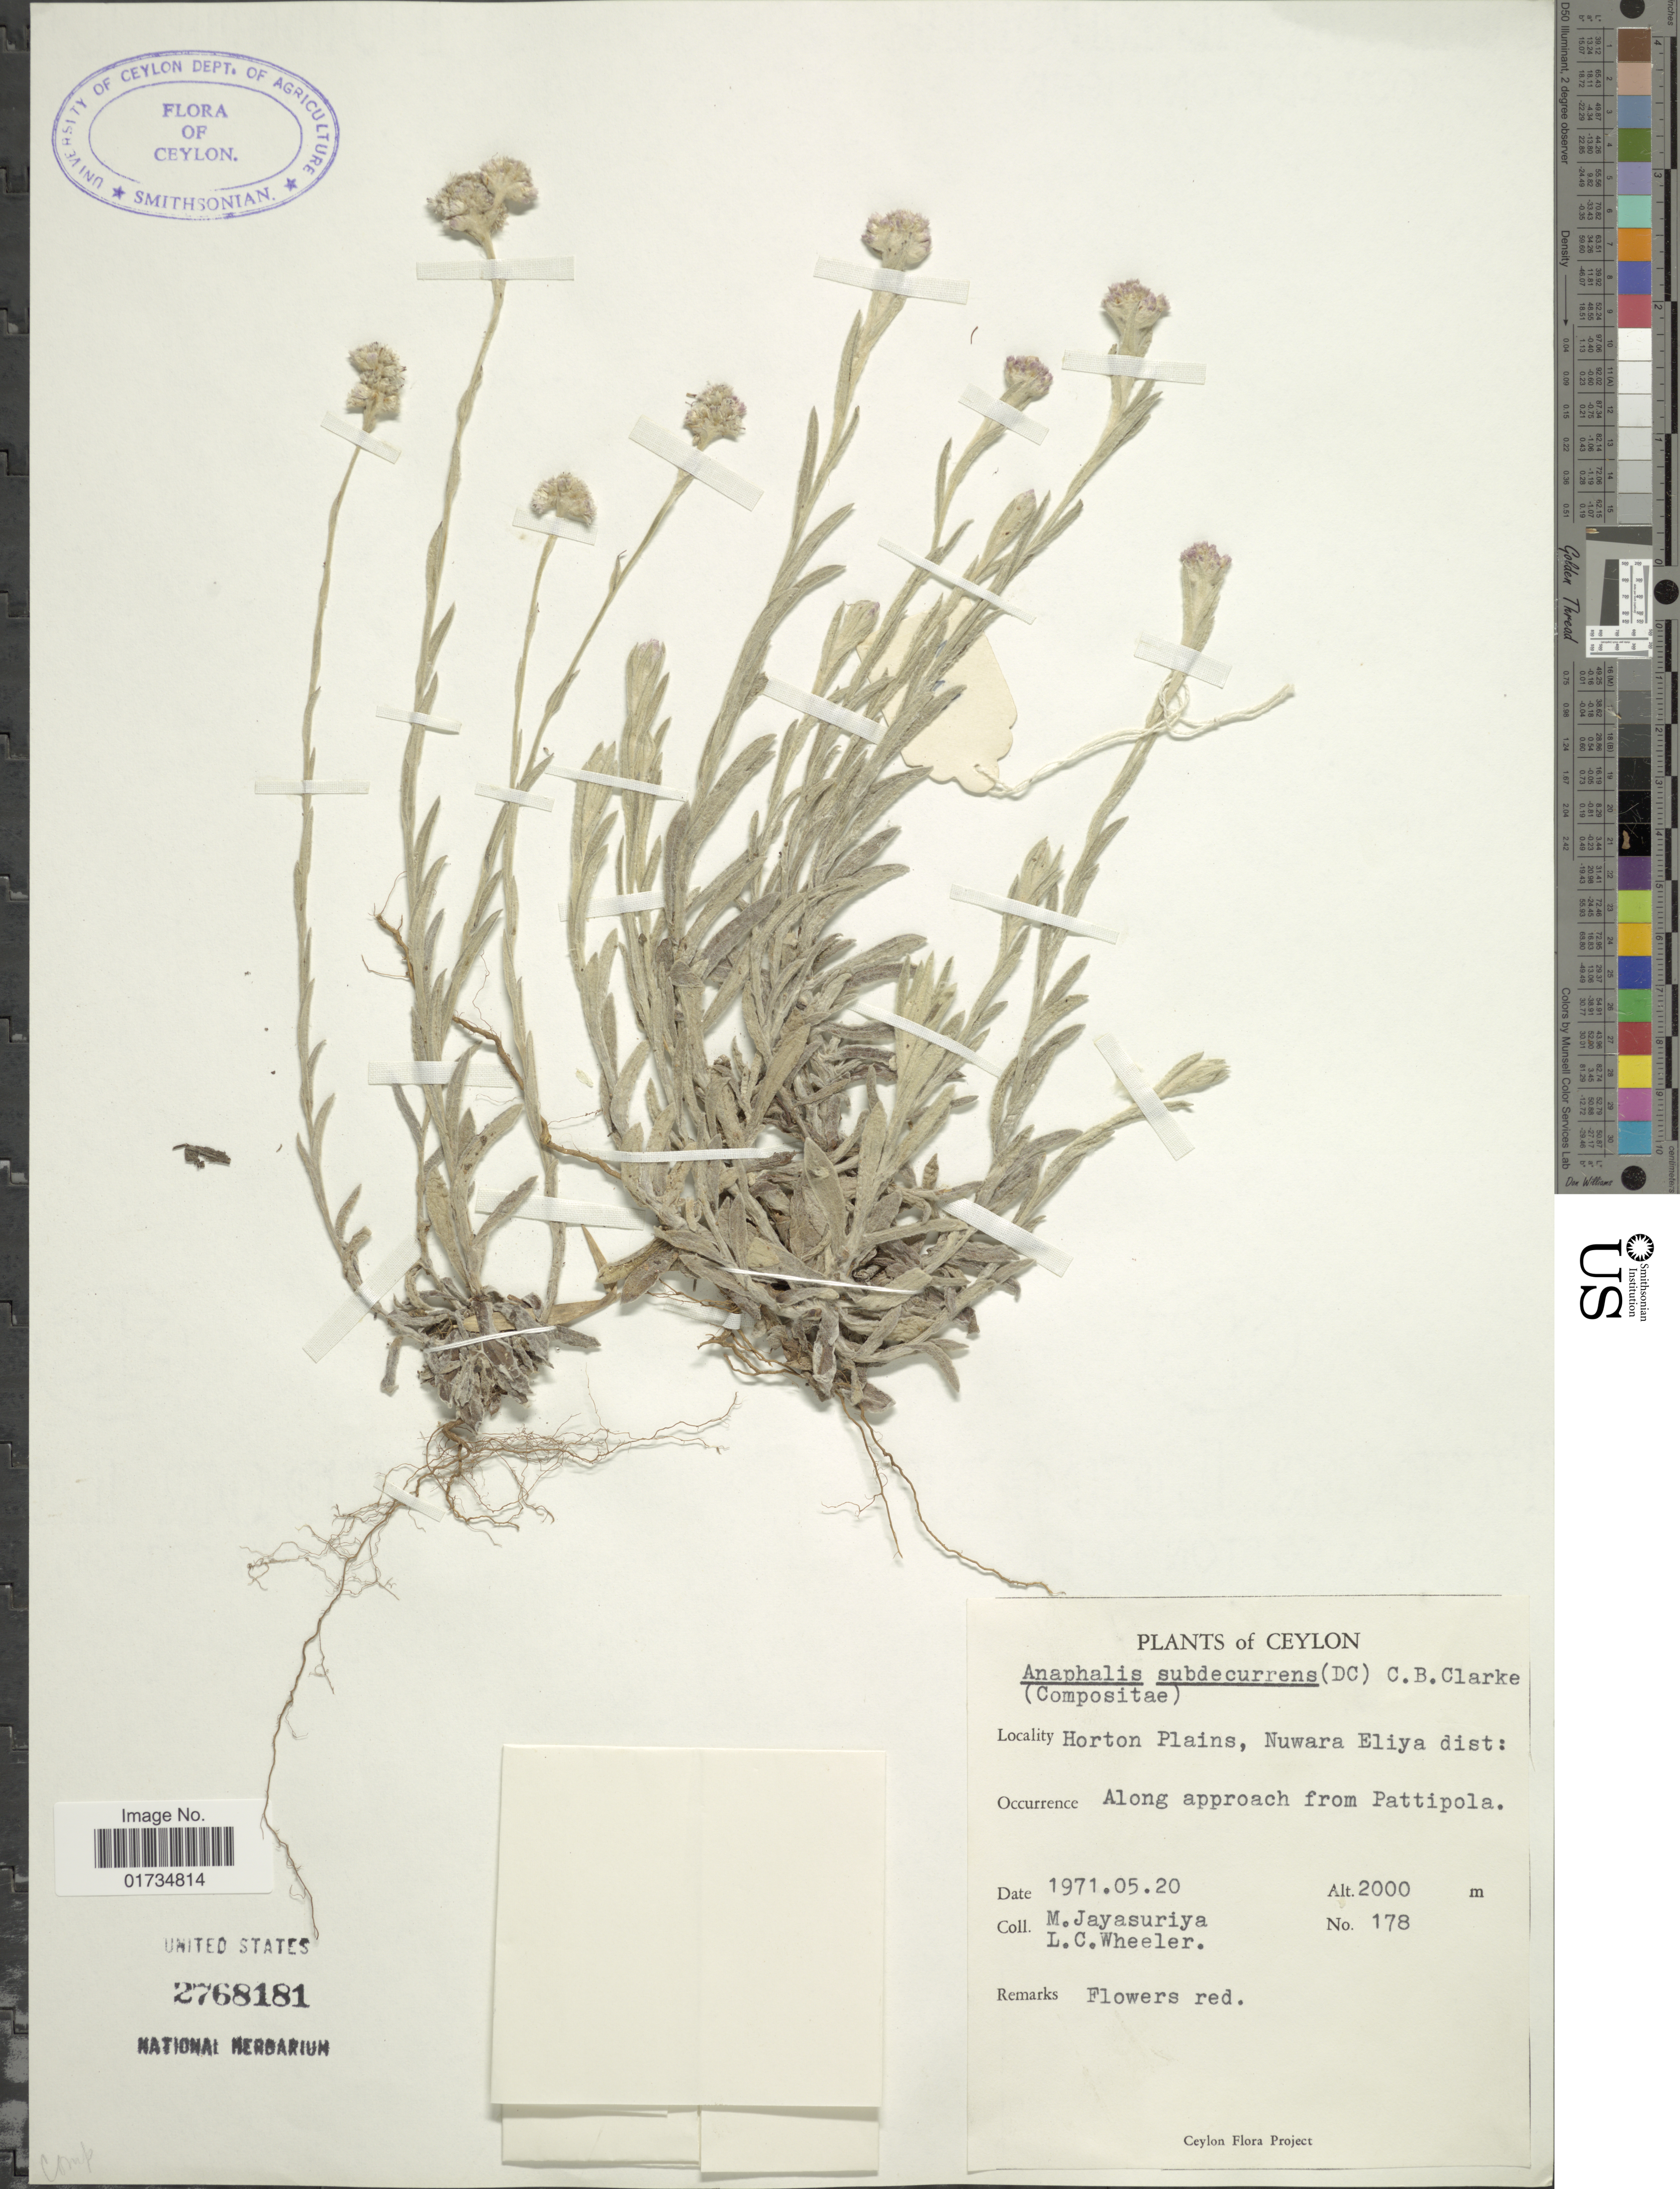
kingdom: Plantae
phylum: Tracheophyta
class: Magnoliopsida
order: Asterales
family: Asteraceae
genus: Anaphalis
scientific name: Anaphalis subdecurrens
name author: (DC.) Gamble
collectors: M. Jayasuriya & L. C. Wheeler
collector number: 178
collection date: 1971-05-20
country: Sri Lanka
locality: Ceylon. Horton Plains, Nuwara Eliya dist: Along approach from Pattipola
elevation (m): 2000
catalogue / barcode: US 2768181